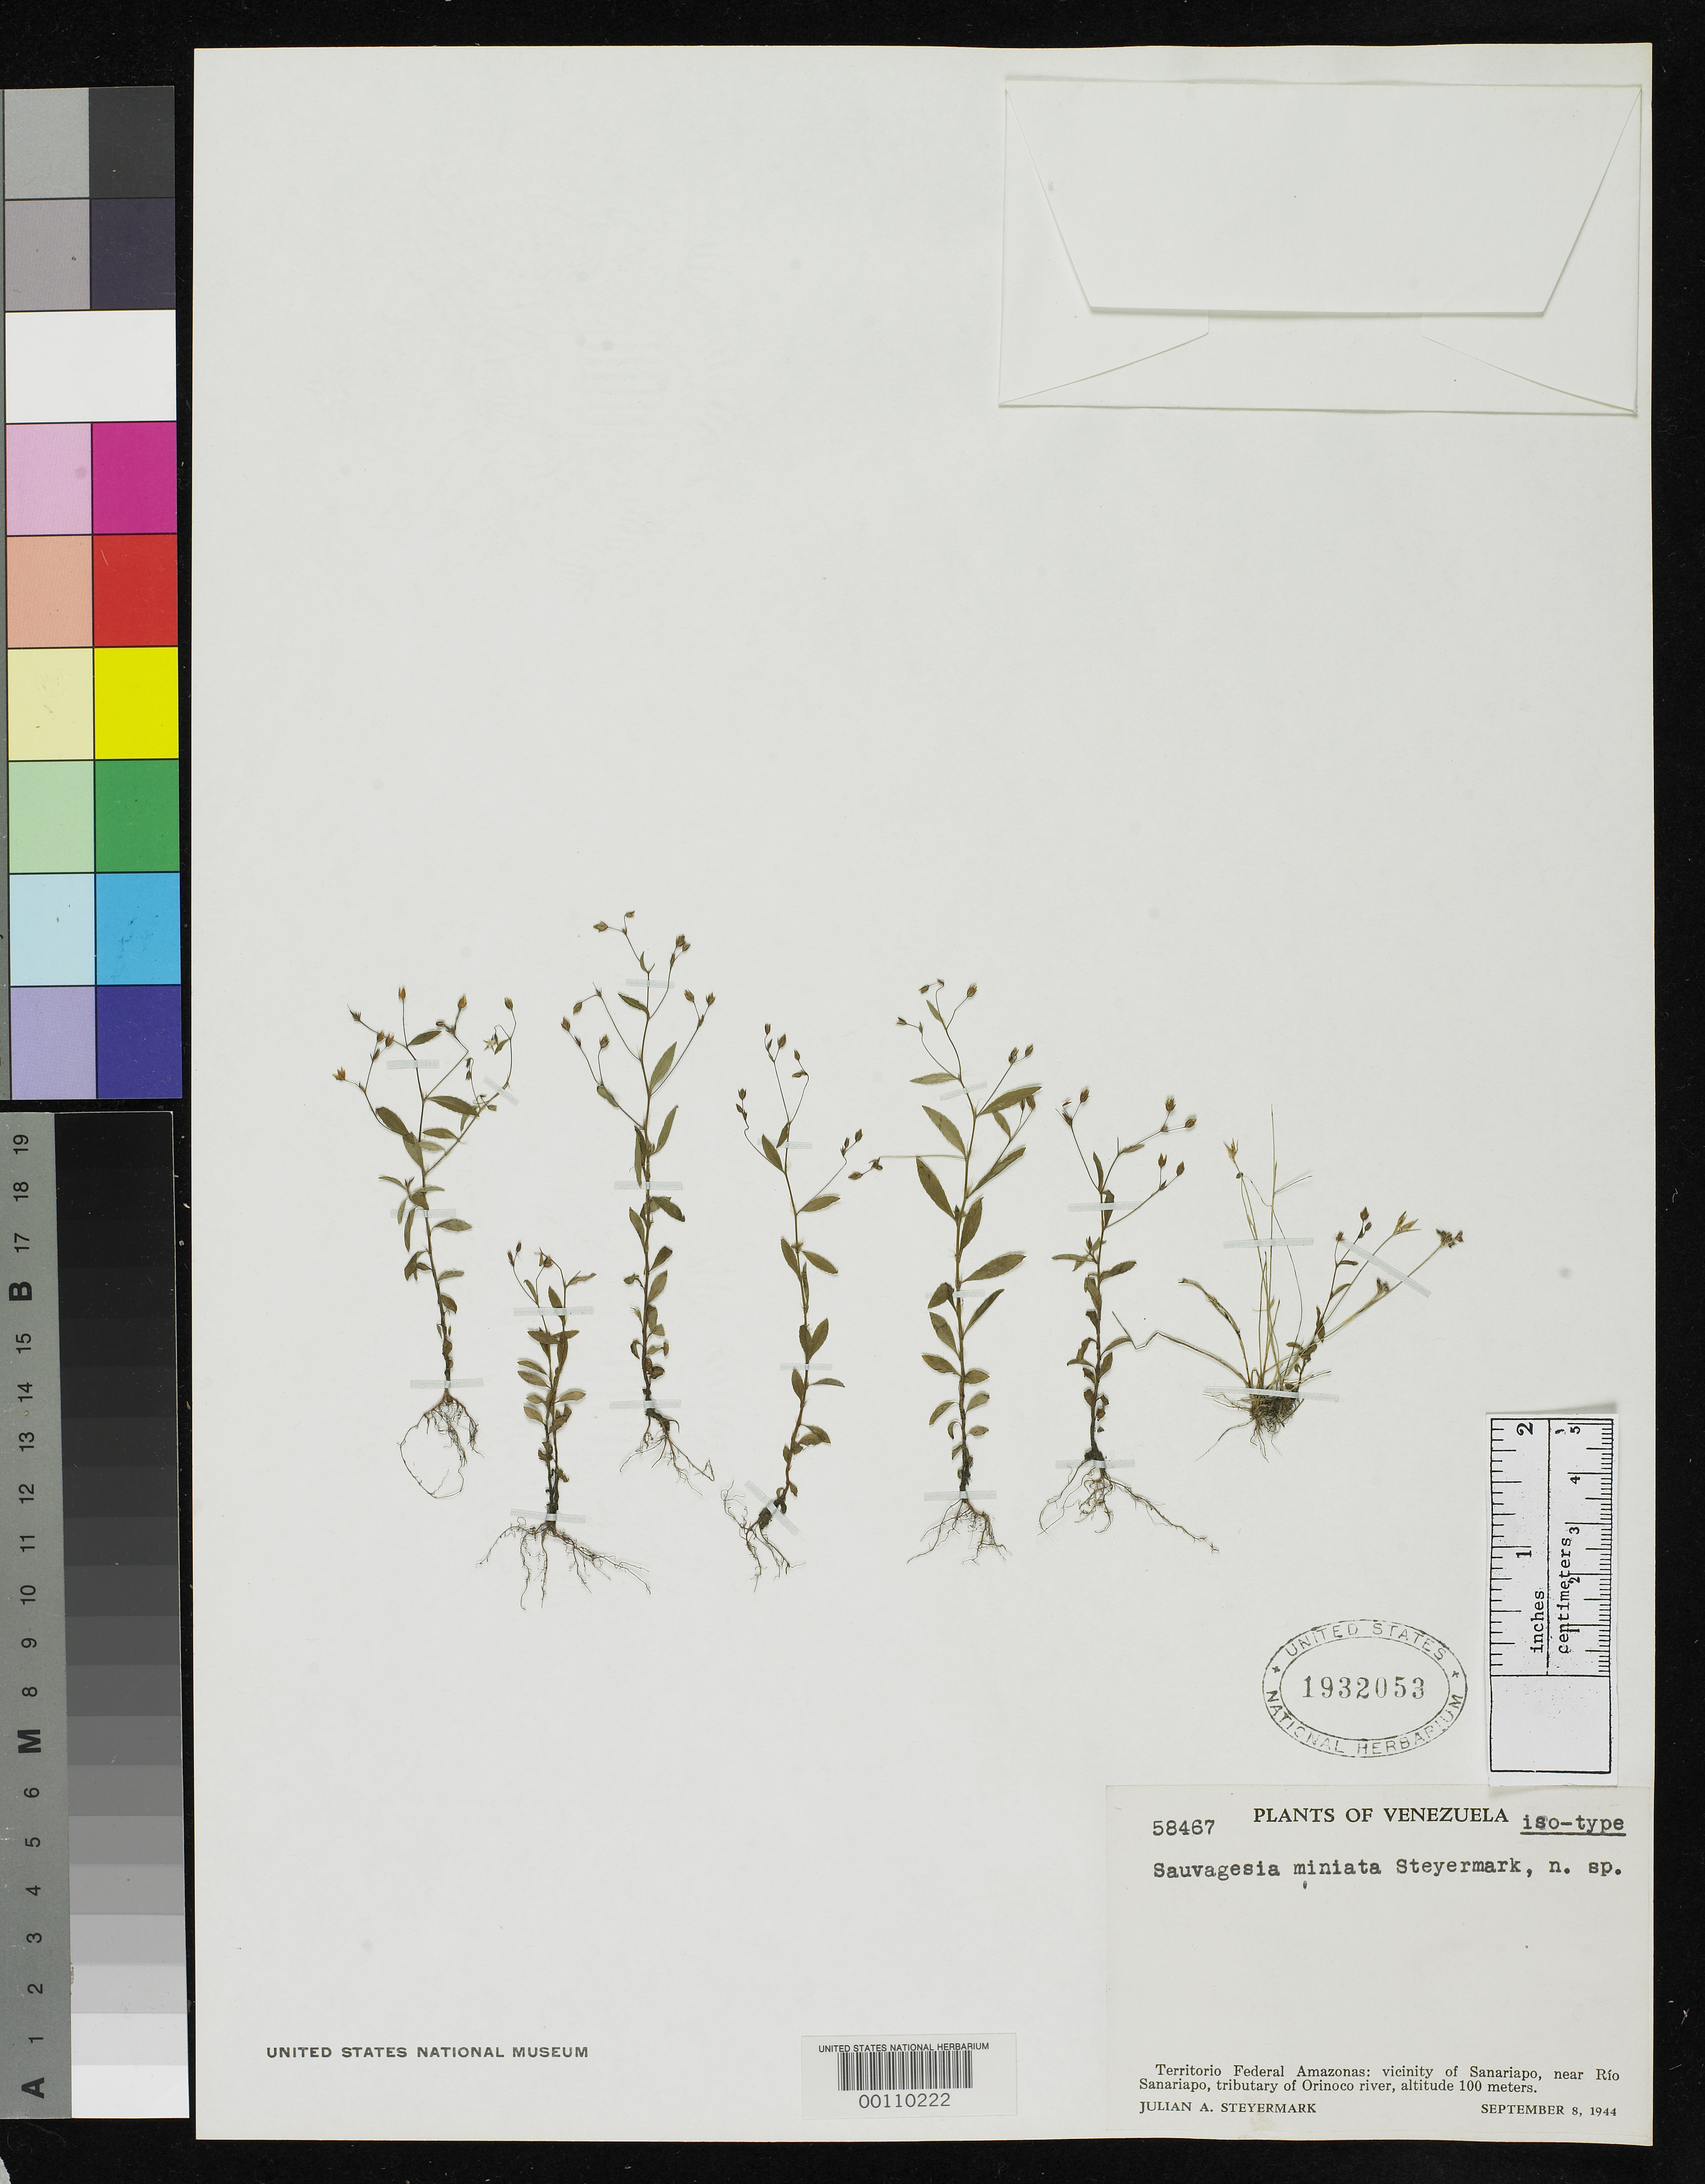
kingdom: Plantae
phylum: Tracheophyta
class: Magnoliopsida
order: Malpighiales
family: Ochnaceae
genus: Sauvagesia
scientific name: Sauvagesia miniata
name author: Steyerm.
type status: Isotype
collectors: J. Steyermark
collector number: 58467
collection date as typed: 08 Sep 1944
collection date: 1944-09-08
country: Venezuela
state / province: Amazonas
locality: Vicinity of Sanariapo, near Rio Sanariapo.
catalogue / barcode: US 1932053